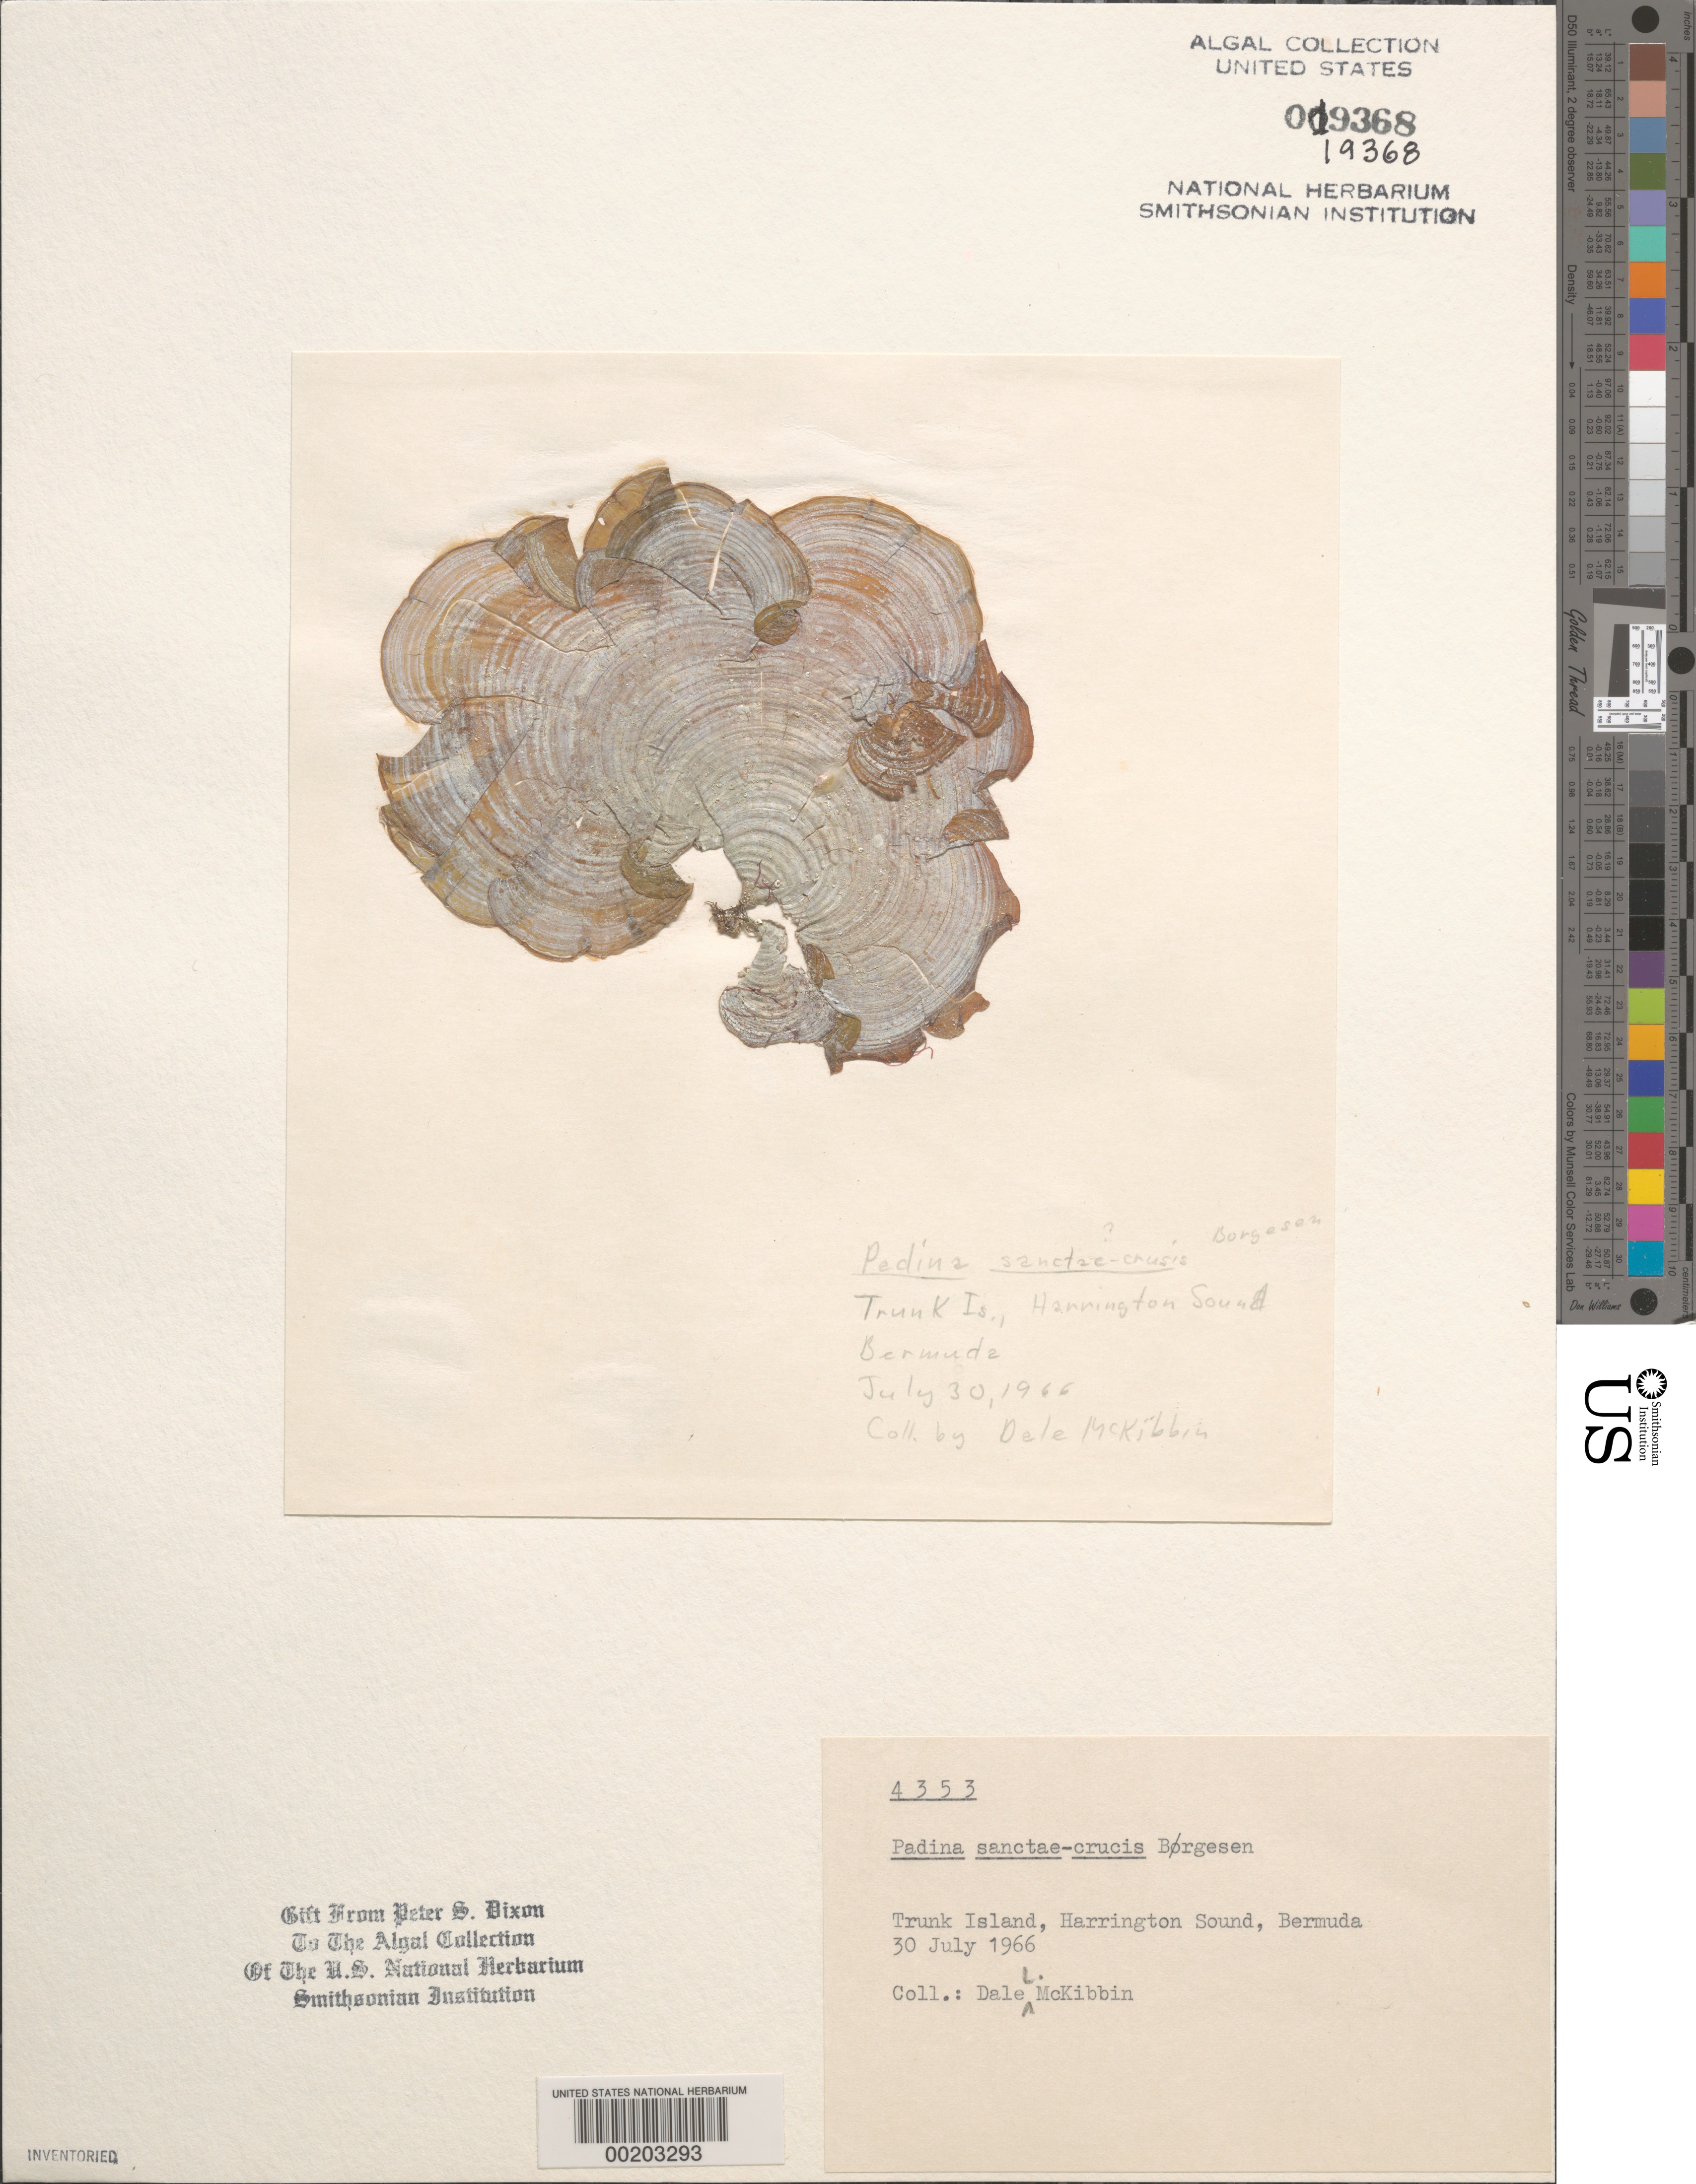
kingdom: Chromista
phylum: Ochrophyta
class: Phaeophyceae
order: Dictyotales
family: Dictyotaceae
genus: Padina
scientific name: Padina sanctae-crucis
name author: Børgesen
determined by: Dixon, P. S.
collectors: D. Mckibbin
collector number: PSD 4353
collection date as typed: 30 Jul 1966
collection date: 1966-07-30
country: Bermuda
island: Bermuda Island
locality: Trunk Island, Harrington Sound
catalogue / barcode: US 19368